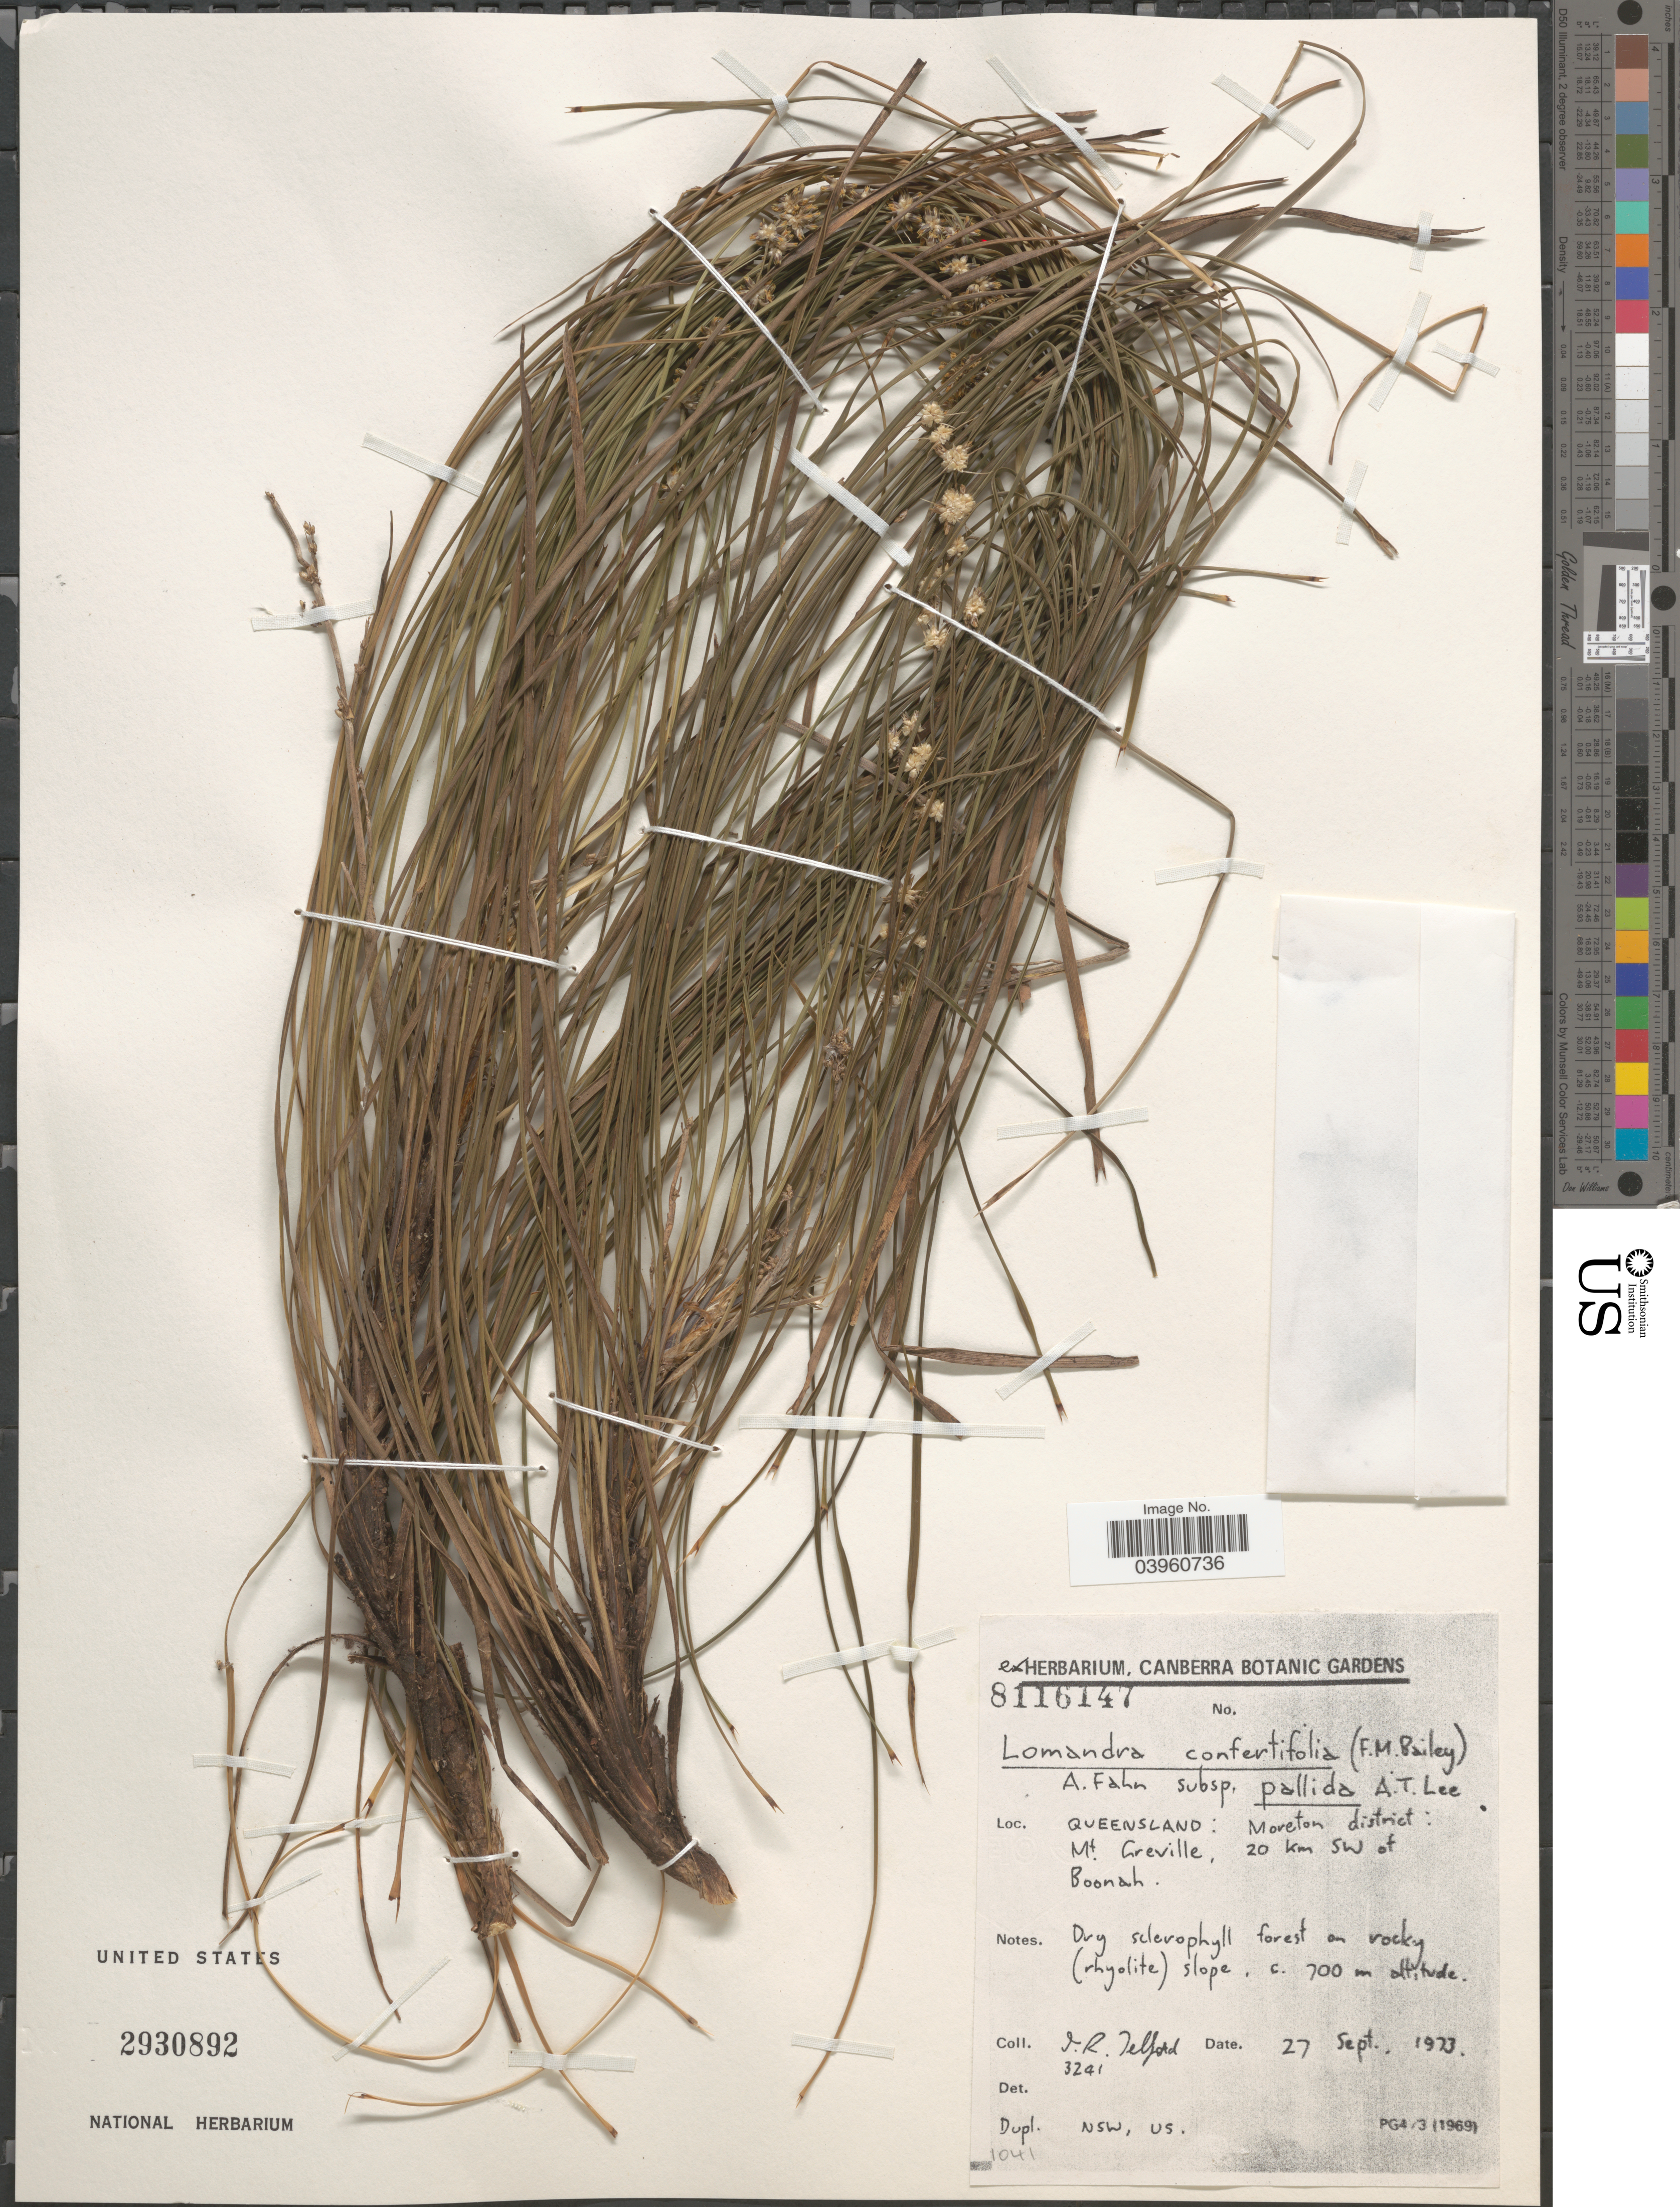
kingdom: Plantae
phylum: Tracheophyta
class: Liliopsida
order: Asparagales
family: Asparagaceae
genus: Lomandra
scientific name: Lomandra confertifolia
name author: (F.M. Bailey) Fahn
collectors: J. Telford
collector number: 3241?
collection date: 1973-09-27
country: Australia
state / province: Queensland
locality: Moreton district: Mt. Creville, 20 km SW of Boonah.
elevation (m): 700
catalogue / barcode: US 2930892